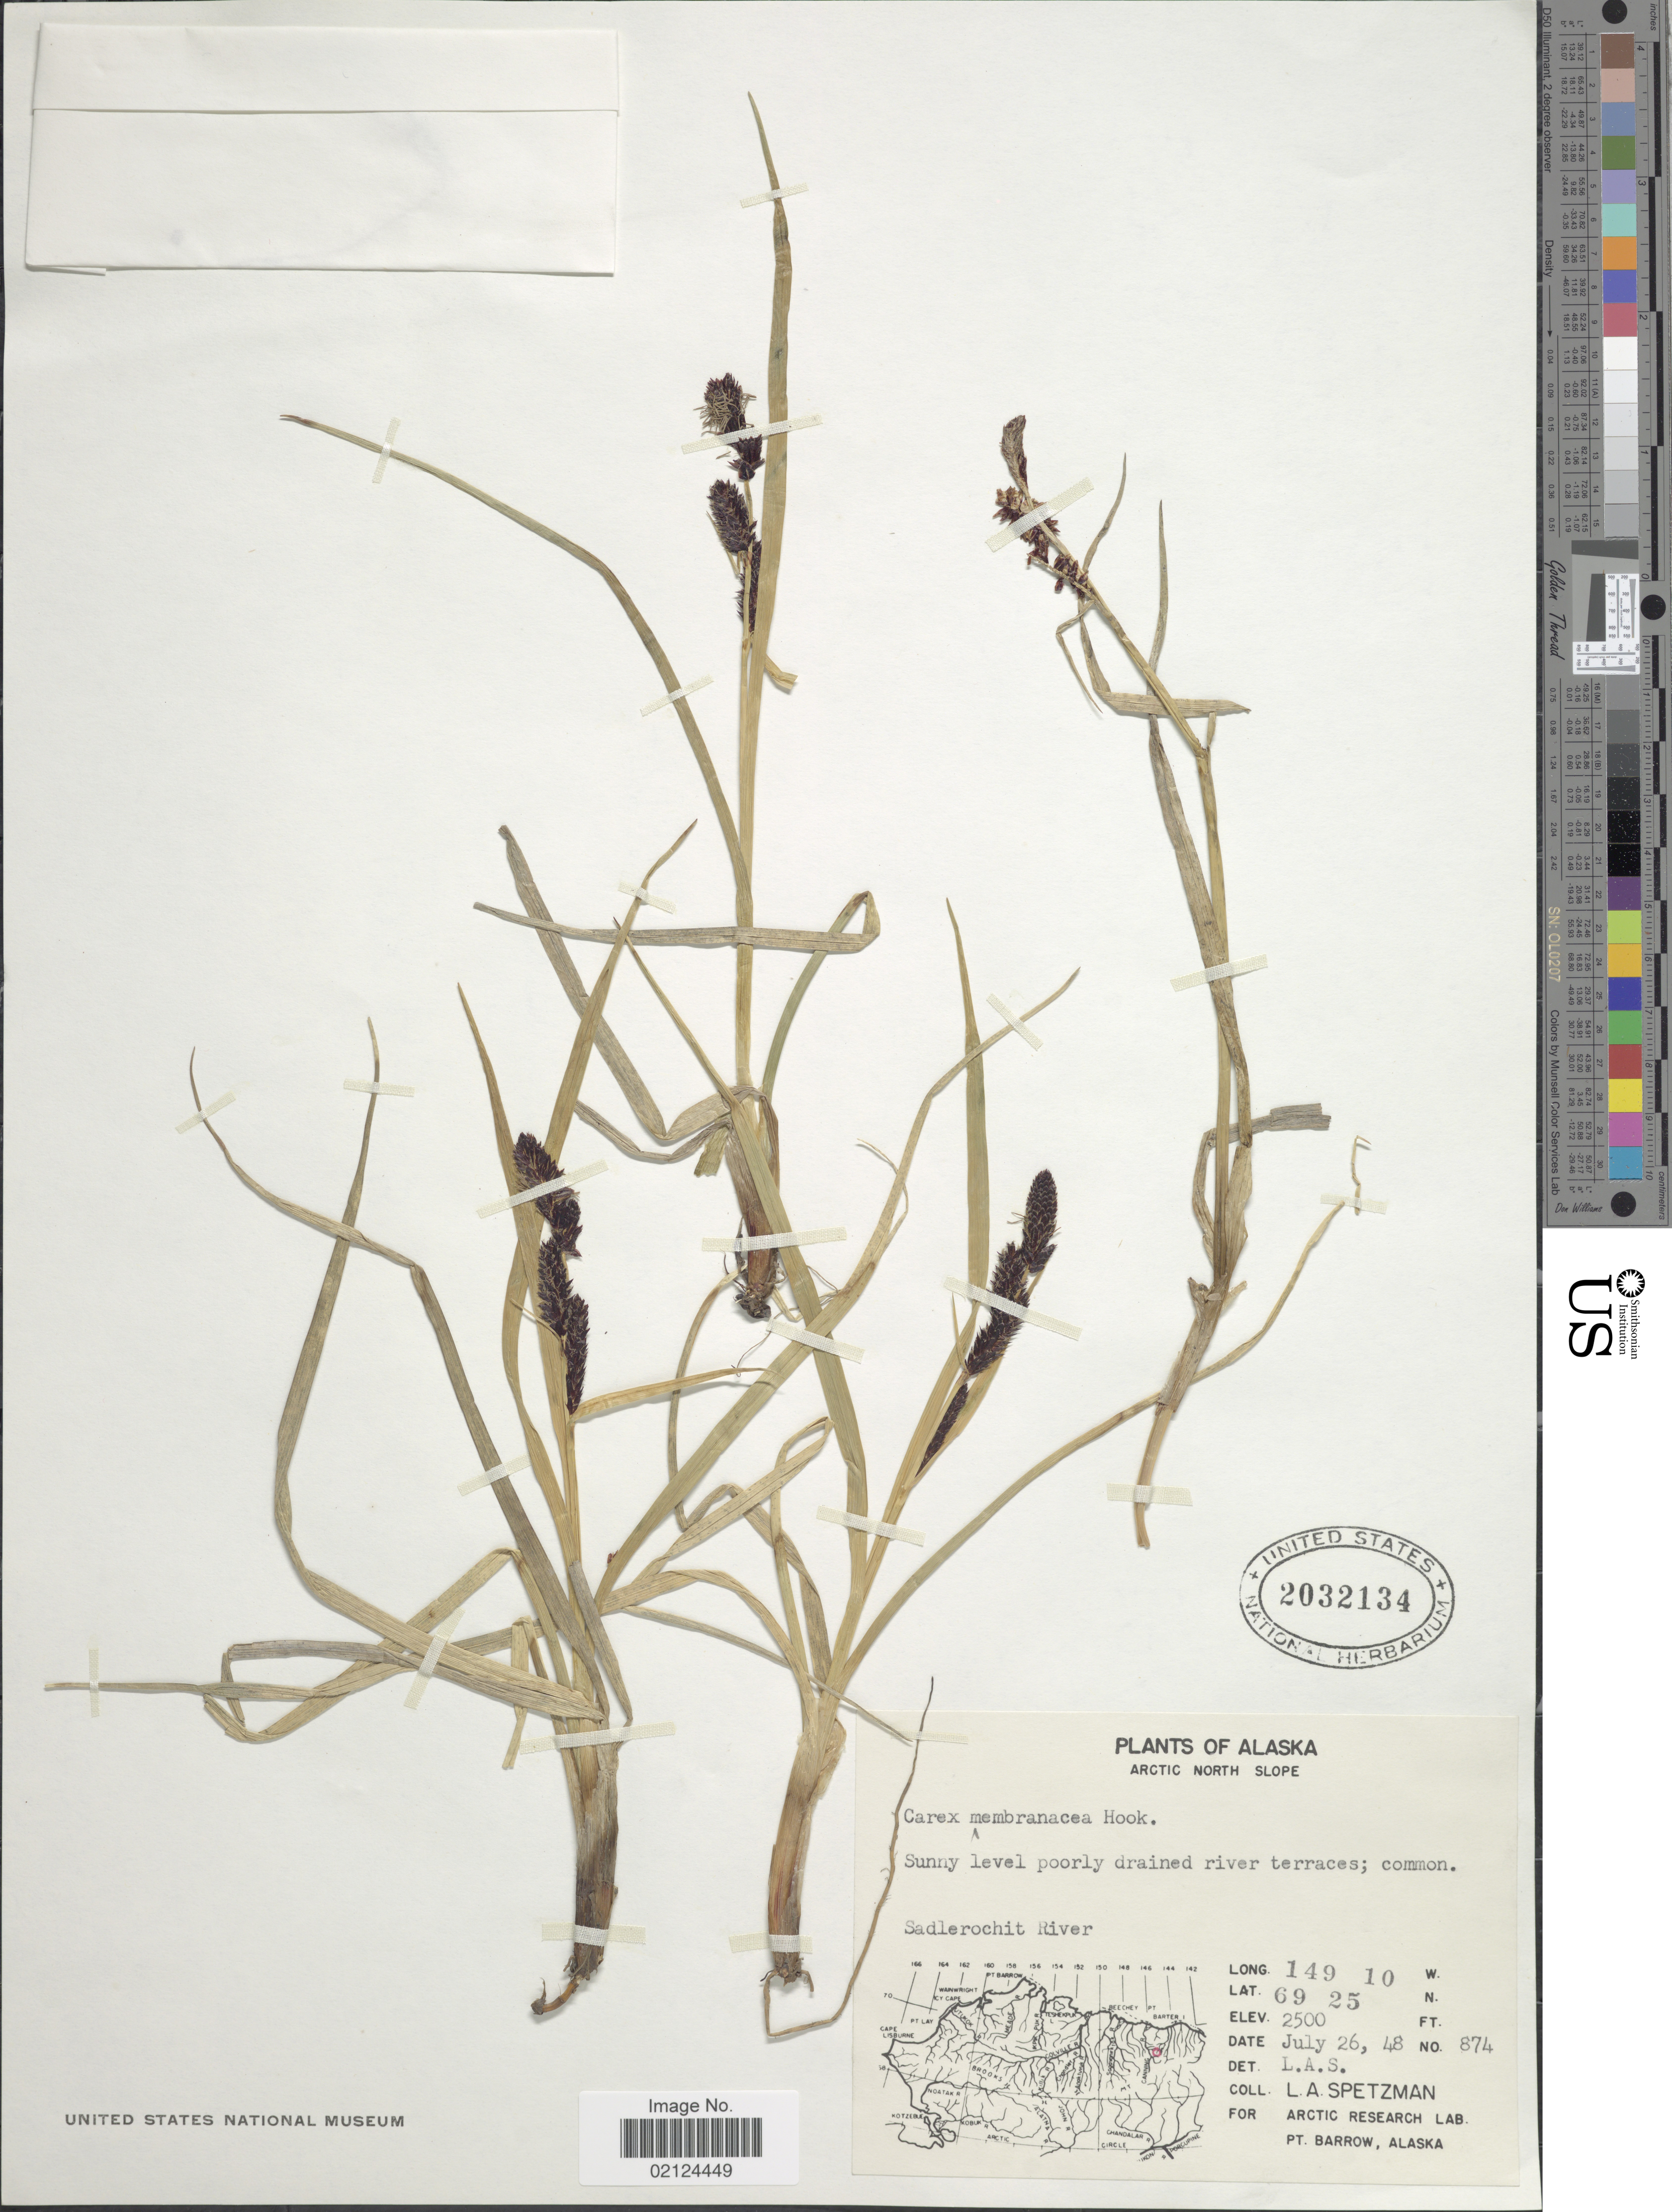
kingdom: Plantae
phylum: Tracheophyta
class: Liliopsida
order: Poales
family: Cyperaceae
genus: Carex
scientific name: Carex membranacea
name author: Hook.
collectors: L. Spetzman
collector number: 874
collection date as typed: Transcribed d/m/y: 26/7/48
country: United States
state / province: Alaska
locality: Arctic North Slope, Sadlerochit River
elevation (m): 762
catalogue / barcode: US 2032134